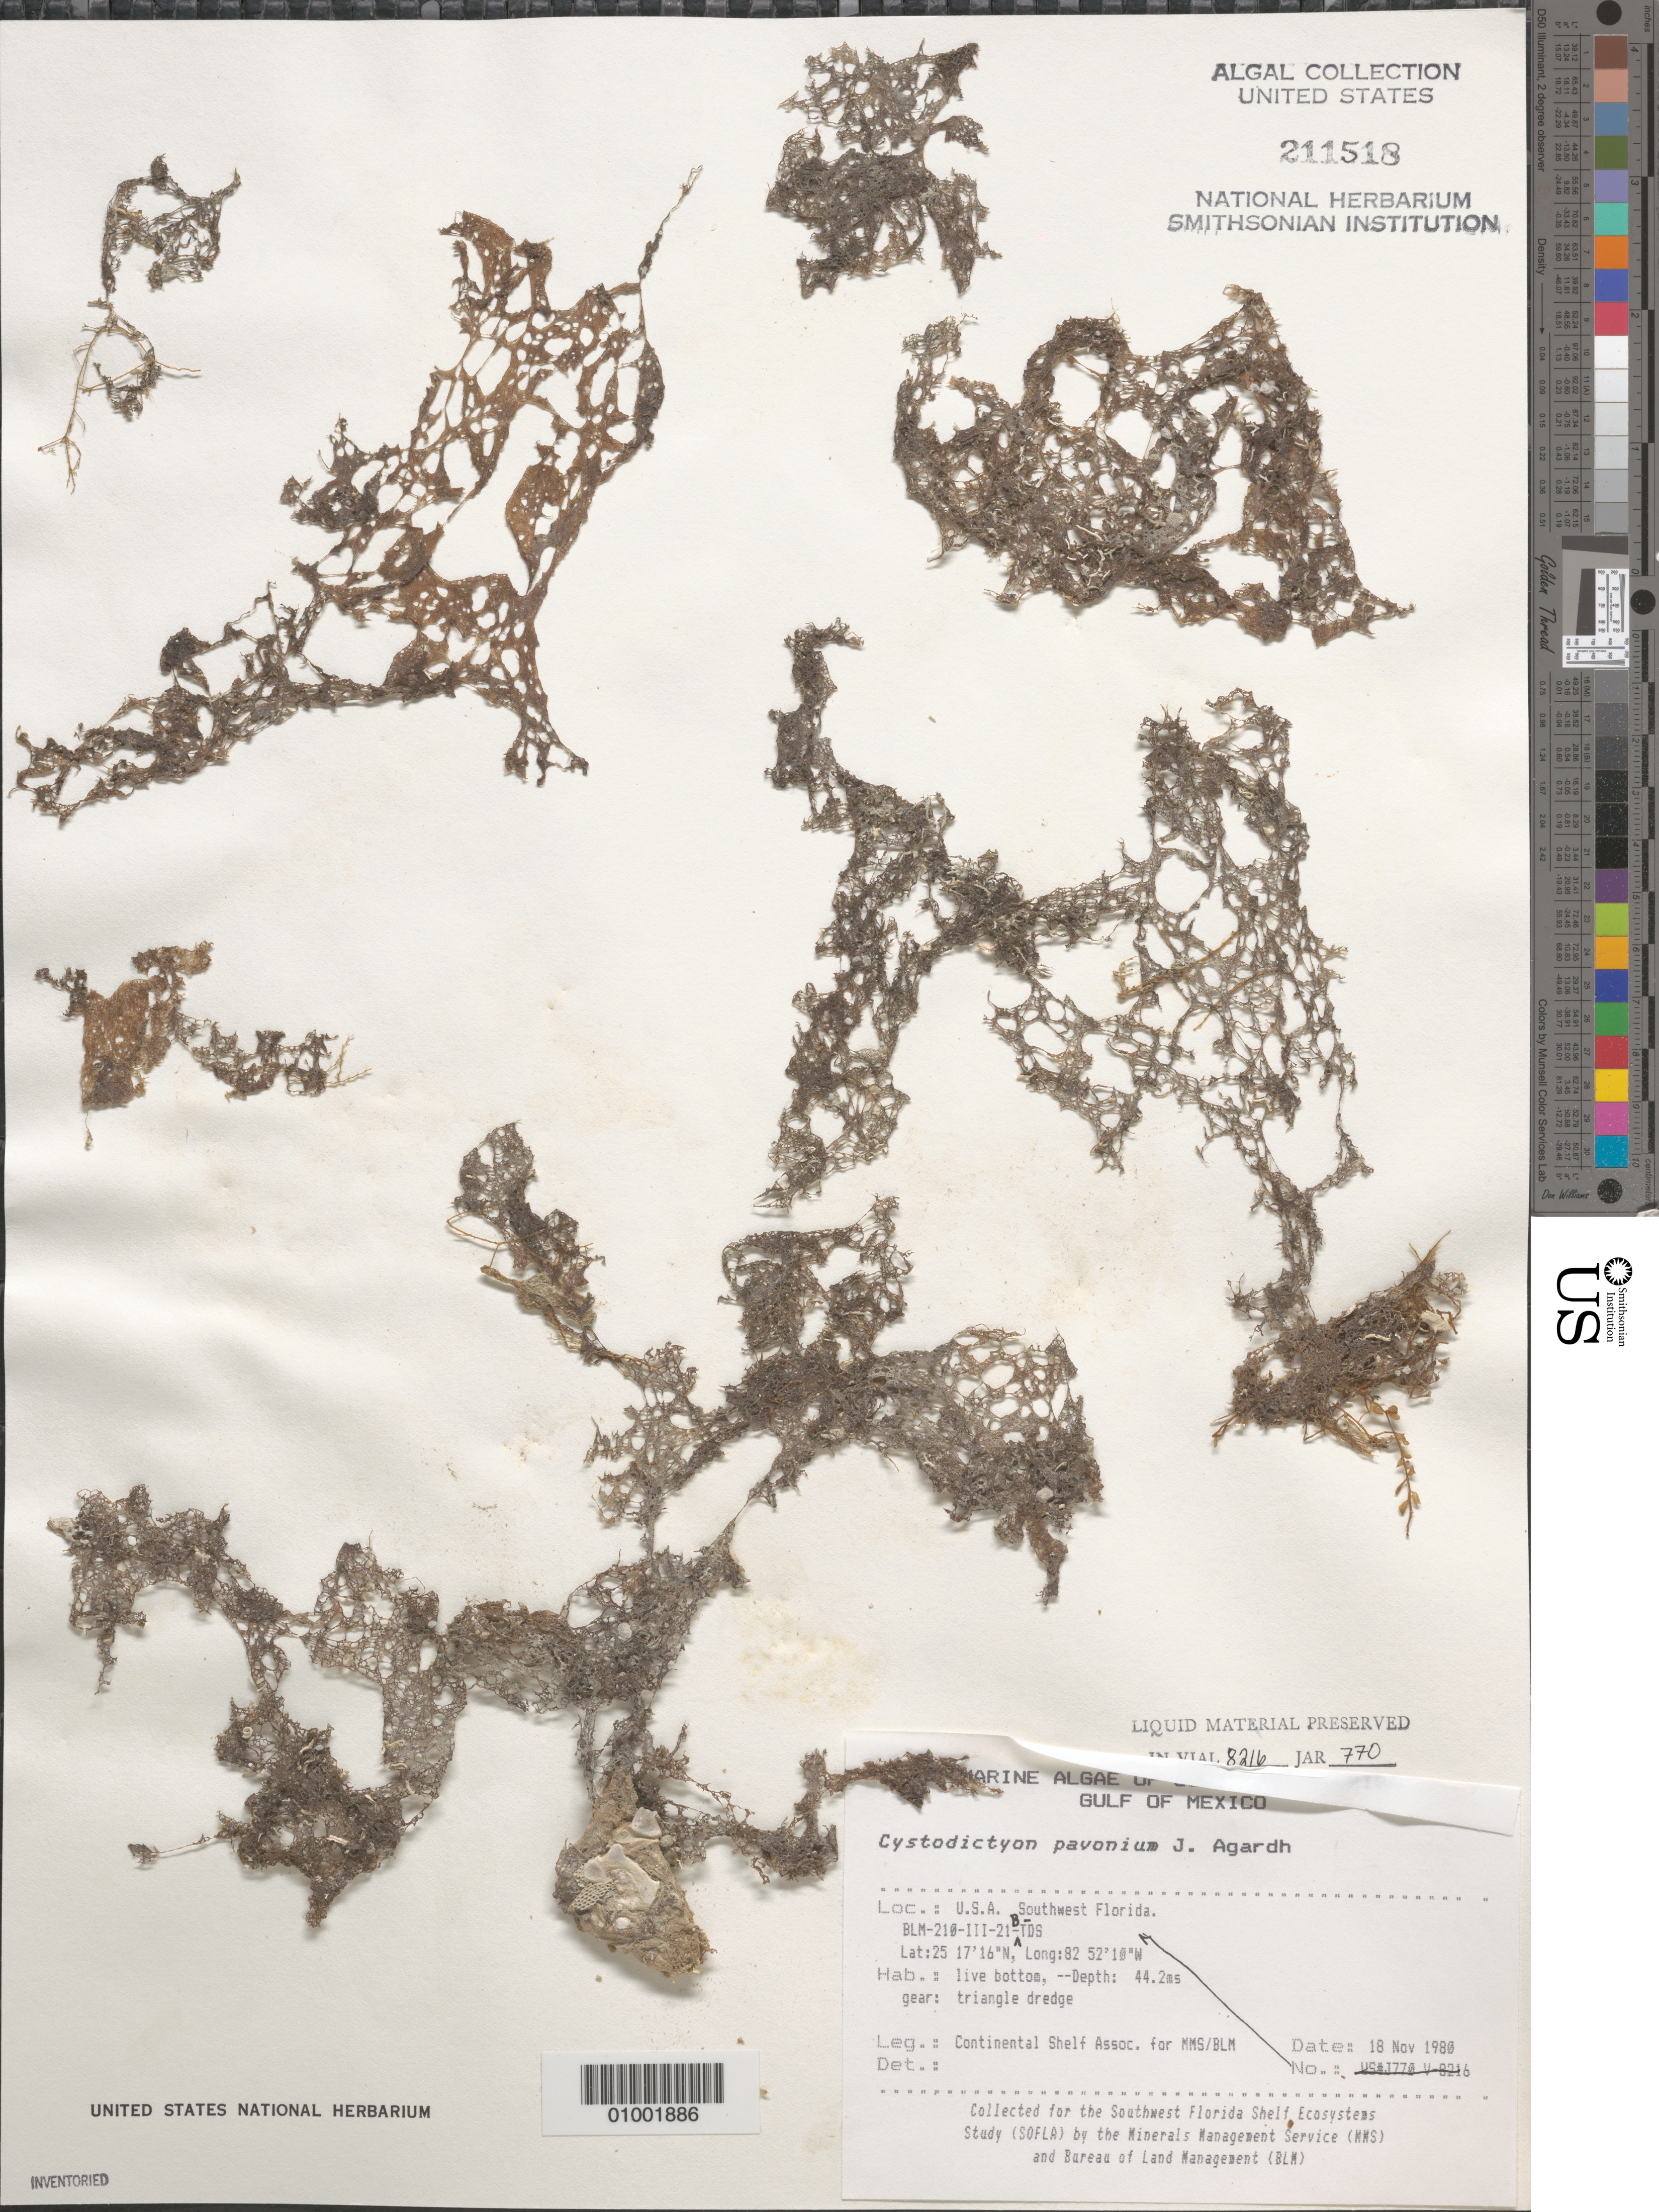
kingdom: Plantae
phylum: Chlorophyta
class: Ulvophyceae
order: Cladophorales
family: Anadyomenaceae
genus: Anadyomene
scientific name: Anadyomene pavonina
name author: (J. Agardh) J. Wille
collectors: Continental Shelf Associates for the MMS/BLM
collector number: BLM-210-III-21-B-TDS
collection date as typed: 18 Nov 1980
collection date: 1980-11-18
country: United States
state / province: Florida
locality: Gulf of Mexico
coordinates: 25 17'16"N, 82 52'10"W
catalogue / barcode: US 211518